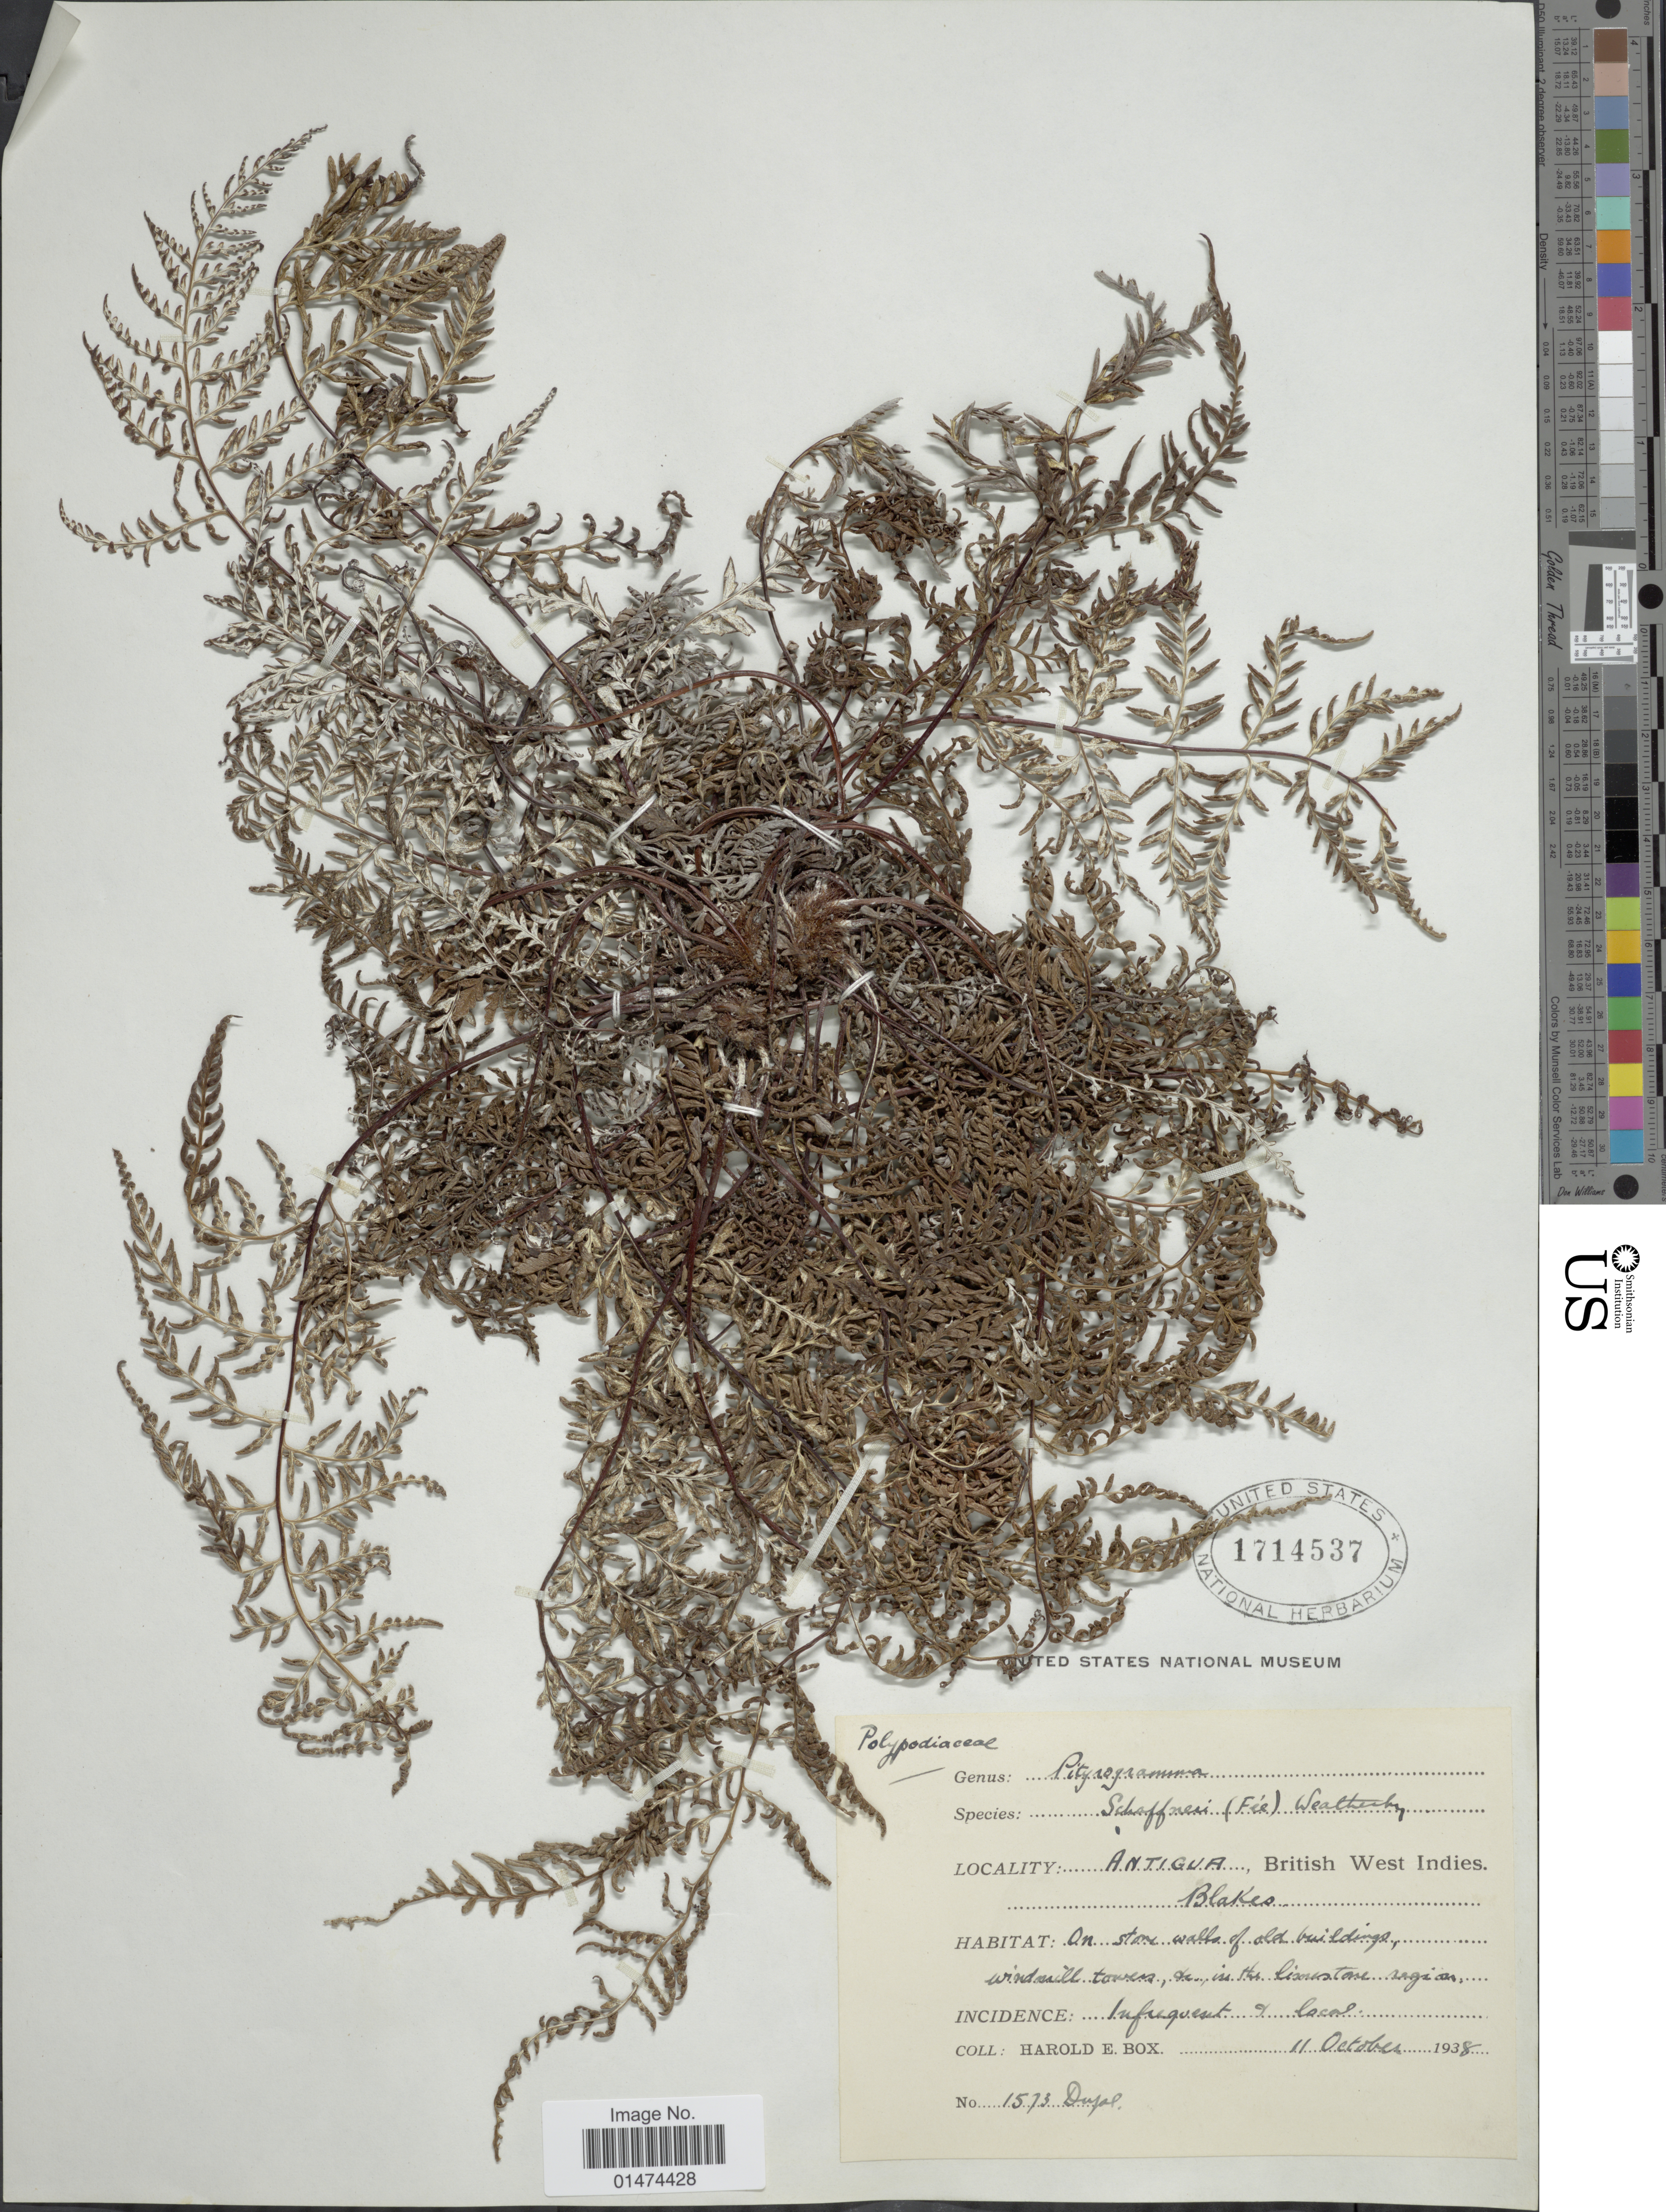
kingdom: Plantae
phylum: Tracheophyta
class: Polypodiopsida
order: Polypodiales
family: Pteridaceae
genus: Pityrogramma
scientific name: Pityrogramma chrysophylla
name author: (Sw.) Link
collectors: H. E. Box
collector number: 1573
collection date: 1938-10-11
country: Antigua and Barbuda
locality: Blakes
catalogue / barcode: US 1714537